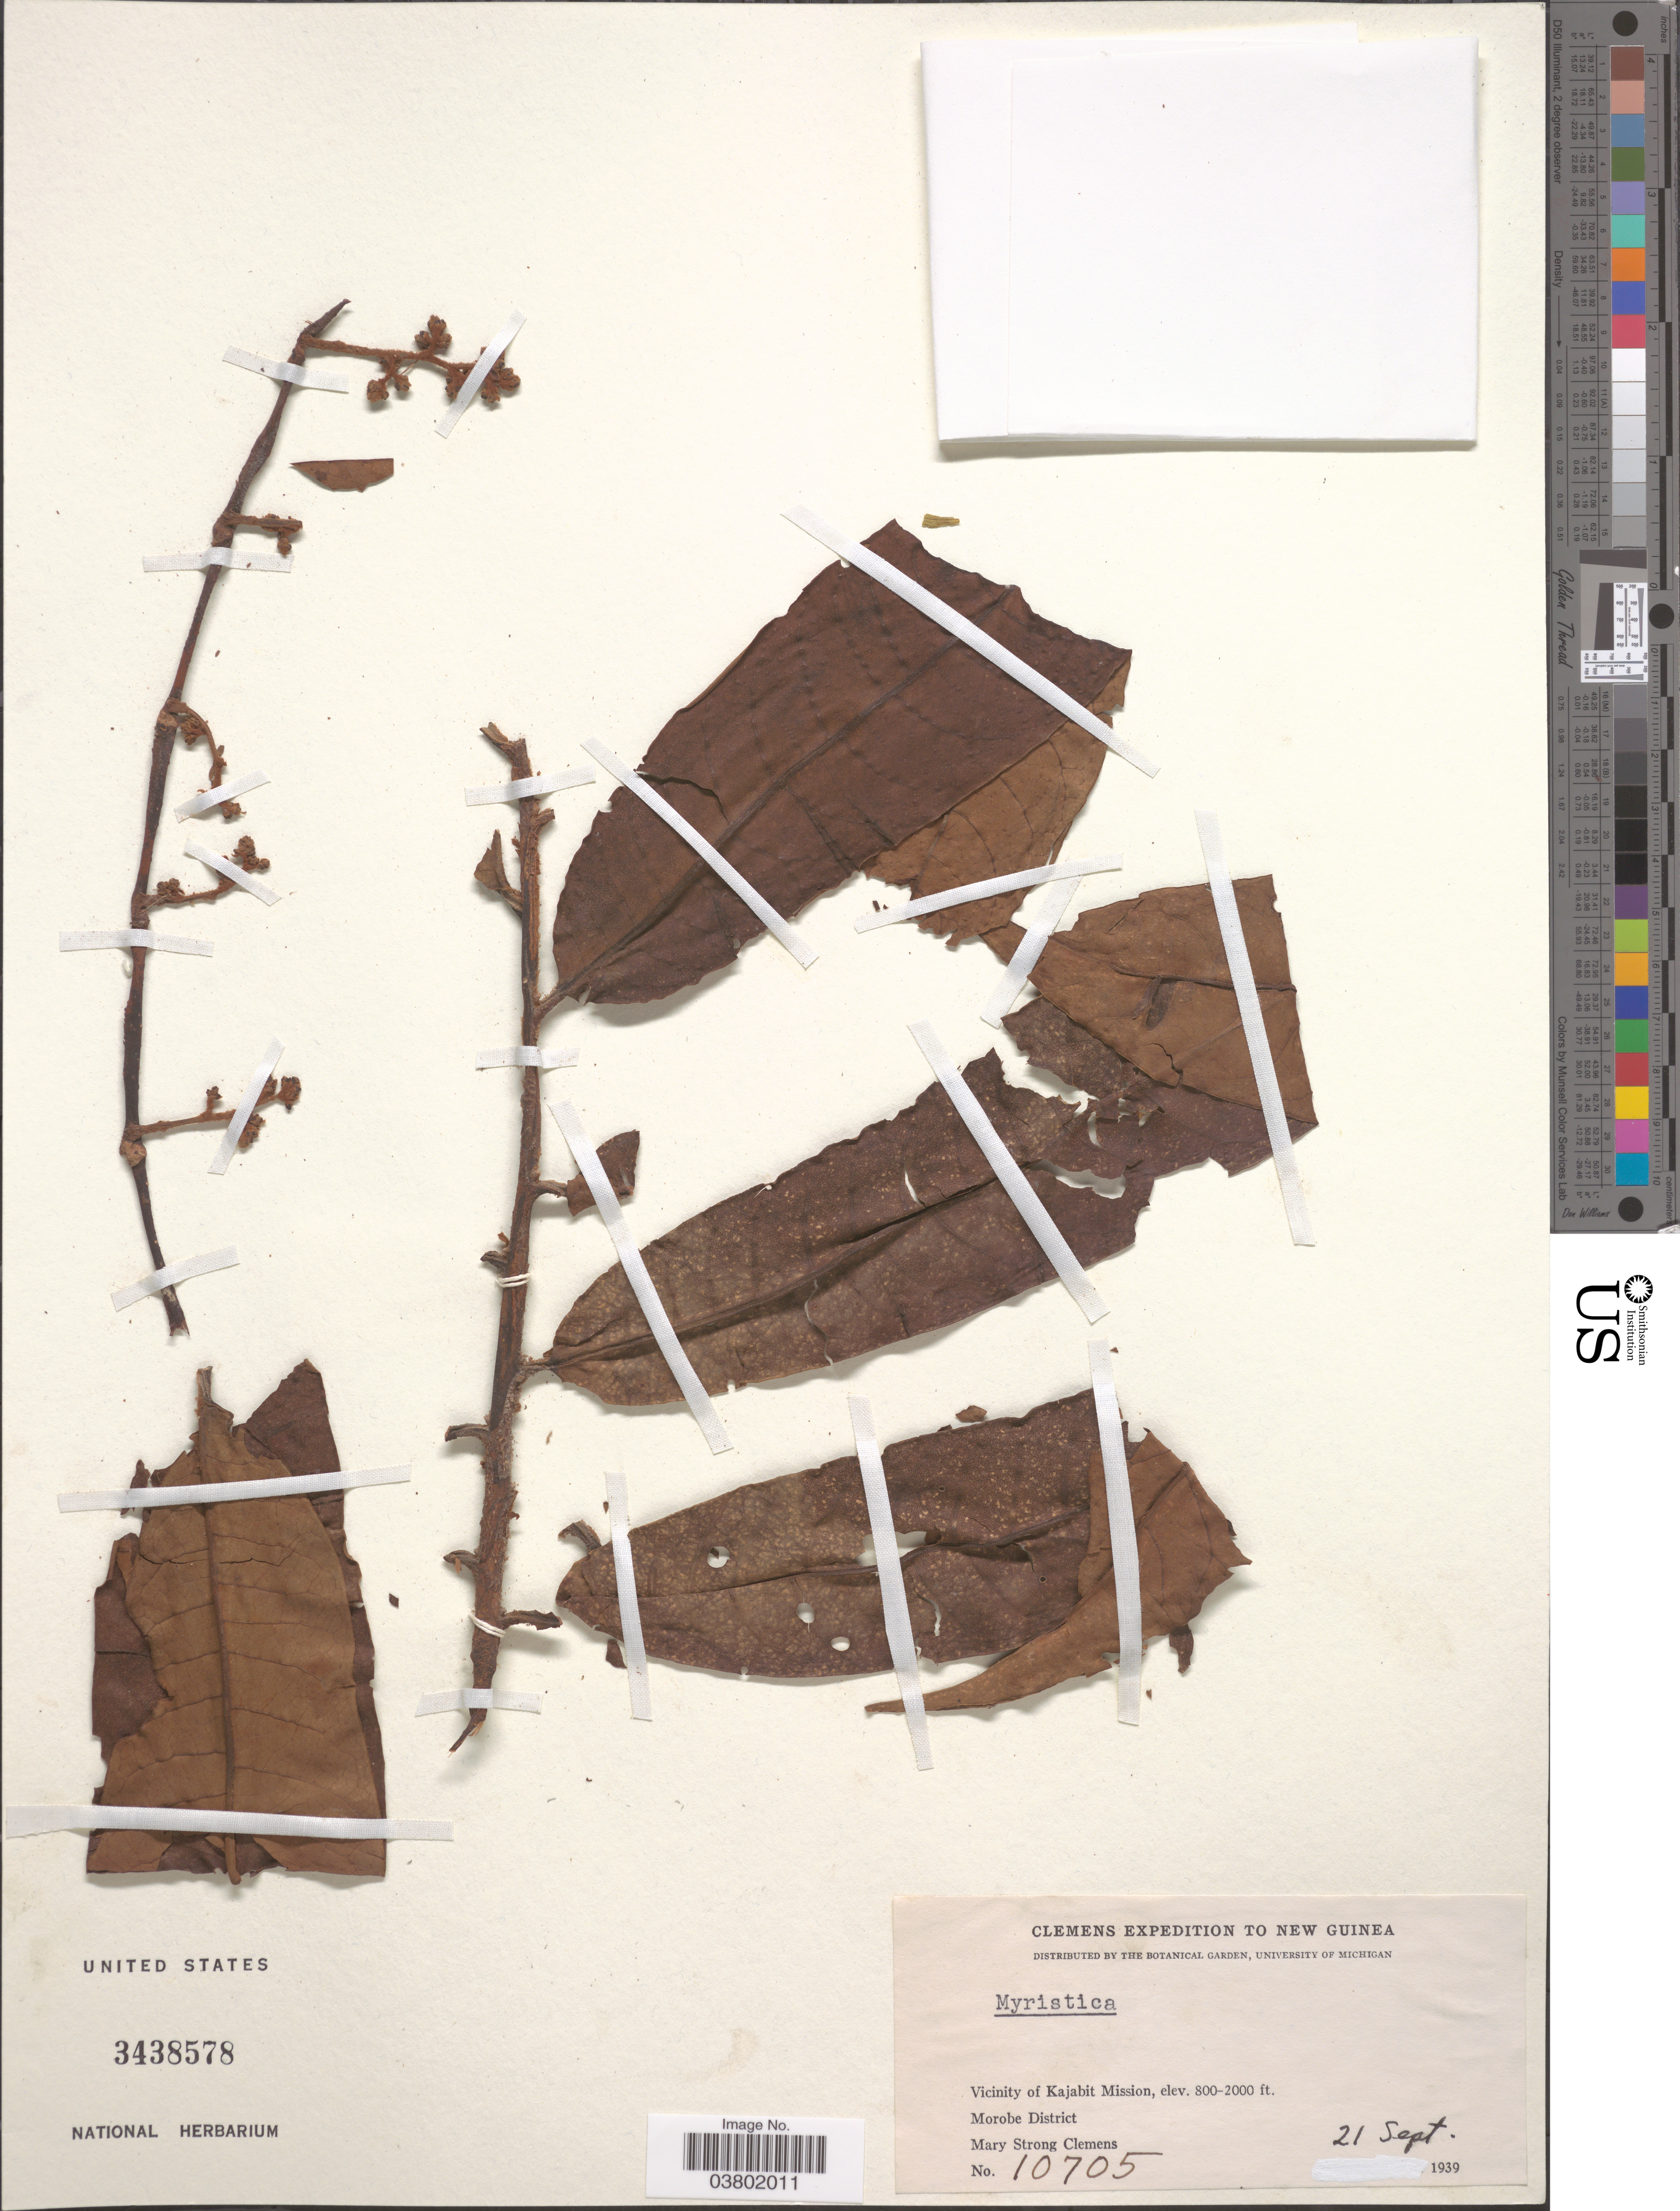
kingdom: Plantae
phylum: Tracheophyta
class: Magnoliopsida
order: Magnoliales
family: Myristicaceae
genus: Myristica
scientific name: Myristica sp.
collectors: M. S. Clemens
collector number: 10705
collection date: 1939-09-21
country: Papua New Guinea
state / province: Morobe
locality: New Guinea. Vicinity of Kajabit Mission. Morobe District.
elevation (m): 244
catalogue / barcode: US 3438578